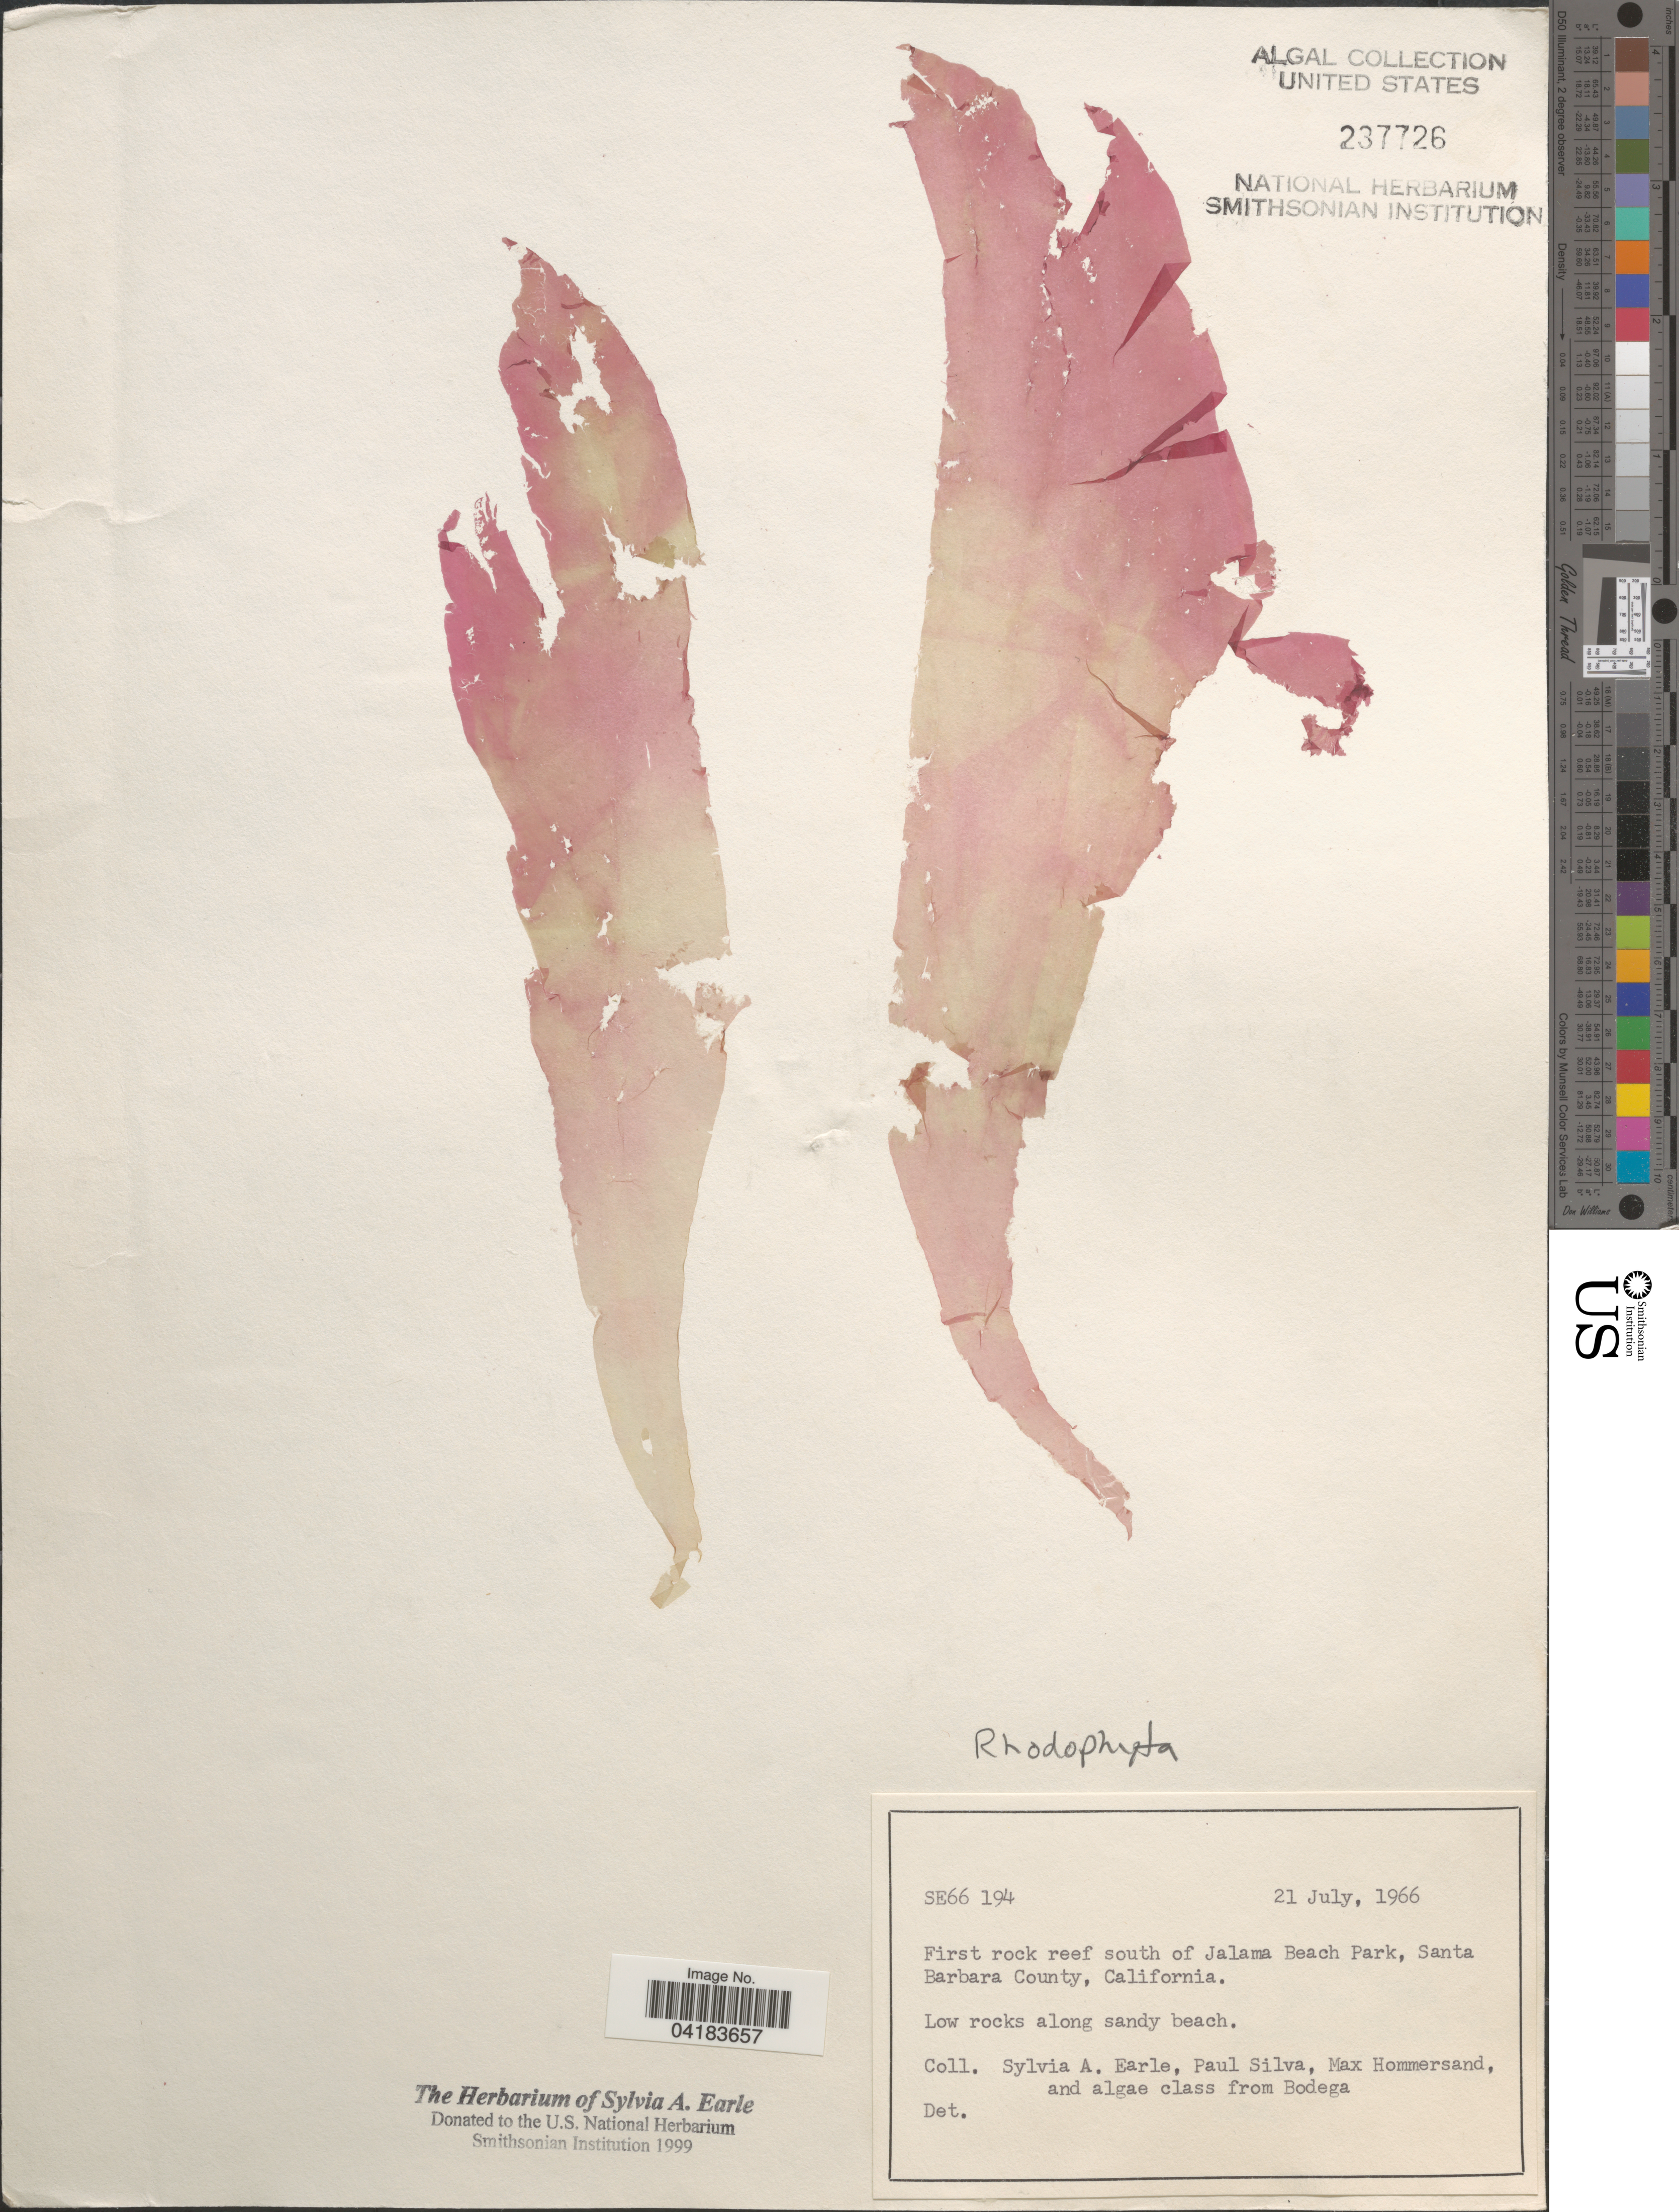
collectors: S. A. Earle, P. C. Silva, M. H. Hommersand & Bodega Algae Class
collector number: SE66194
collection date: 1966-07-21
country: United States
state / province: California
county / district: Santa Barbara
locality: First rock reef south of Jalama Beach Park, Santa Barbara County.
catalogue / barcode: US 237726